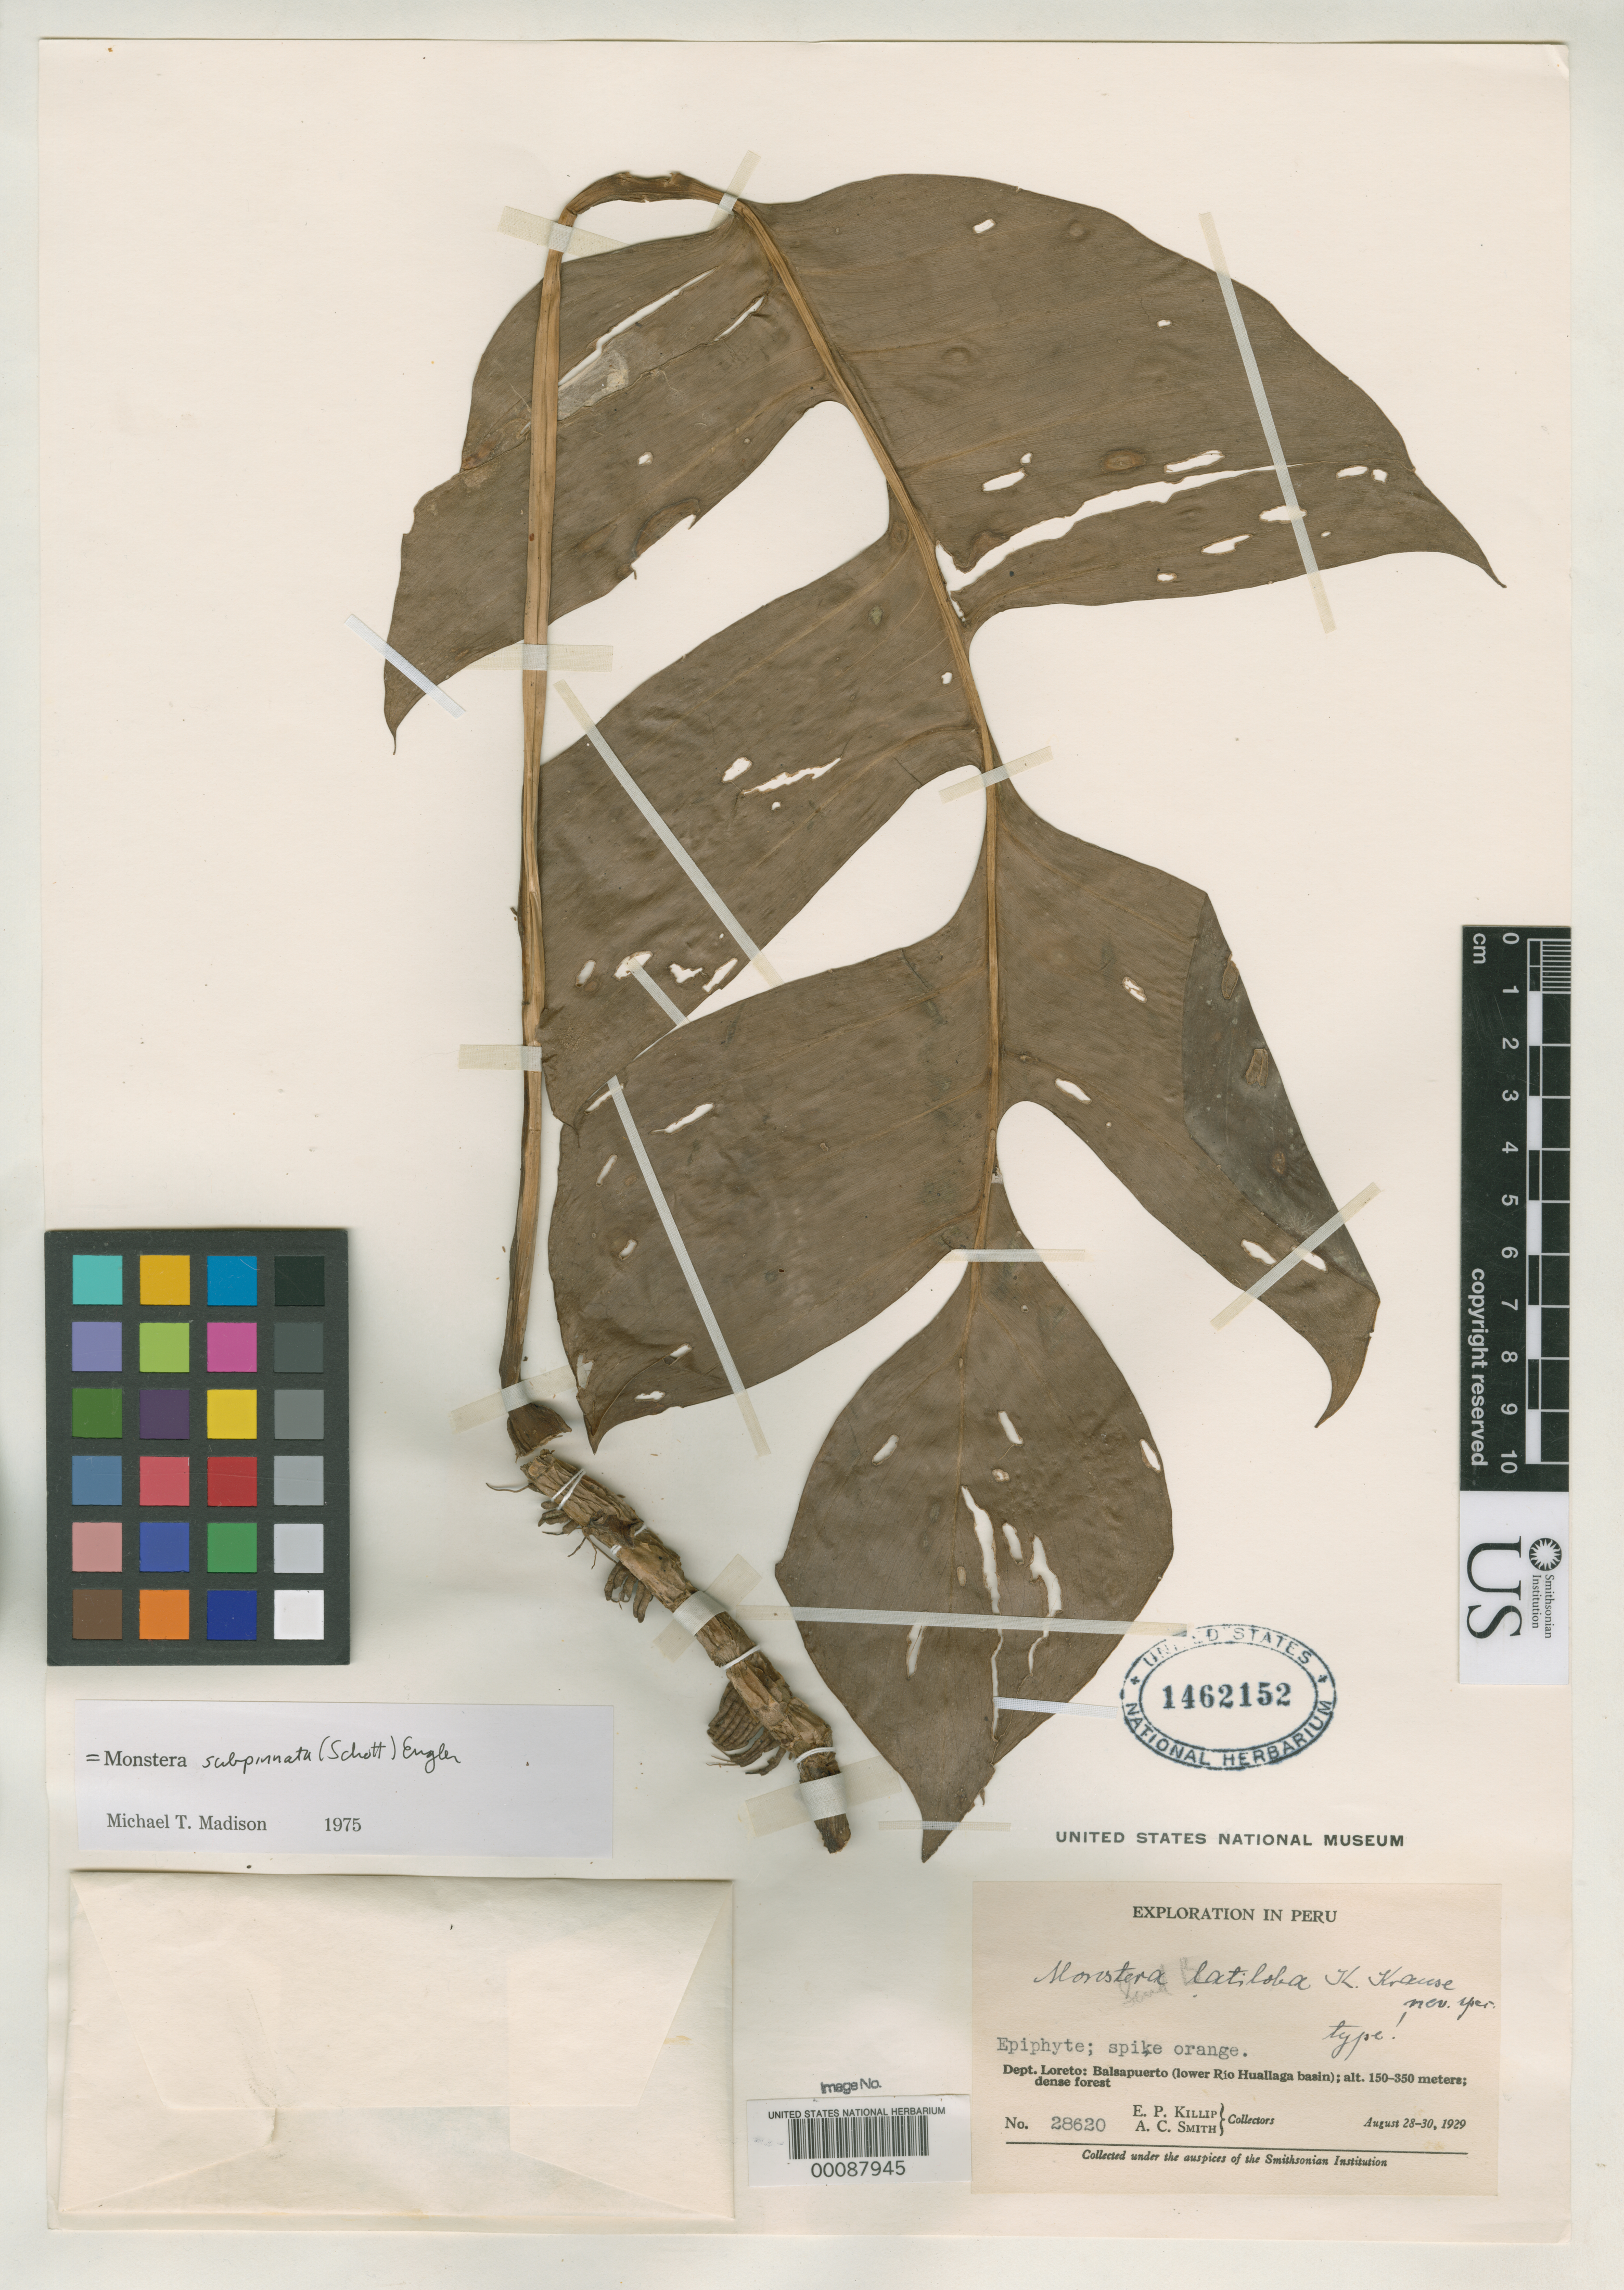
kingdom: Plantae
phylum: Tracheophyta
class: Liliopsida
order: Alismatales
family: Araceae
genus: Monstera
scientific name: Monstera latiloba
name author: K. Krause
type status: Isosyntype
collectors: E. P. Killip & A. C. Smith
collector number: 28620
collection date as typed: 28 Aug 1929 to 30 Aug 1929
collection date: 1929-08-28/1929-08-30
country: Peru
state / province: Loreto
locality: Balsapuerto, Rio Huallaga.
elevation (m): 150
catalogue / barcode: US 1462152